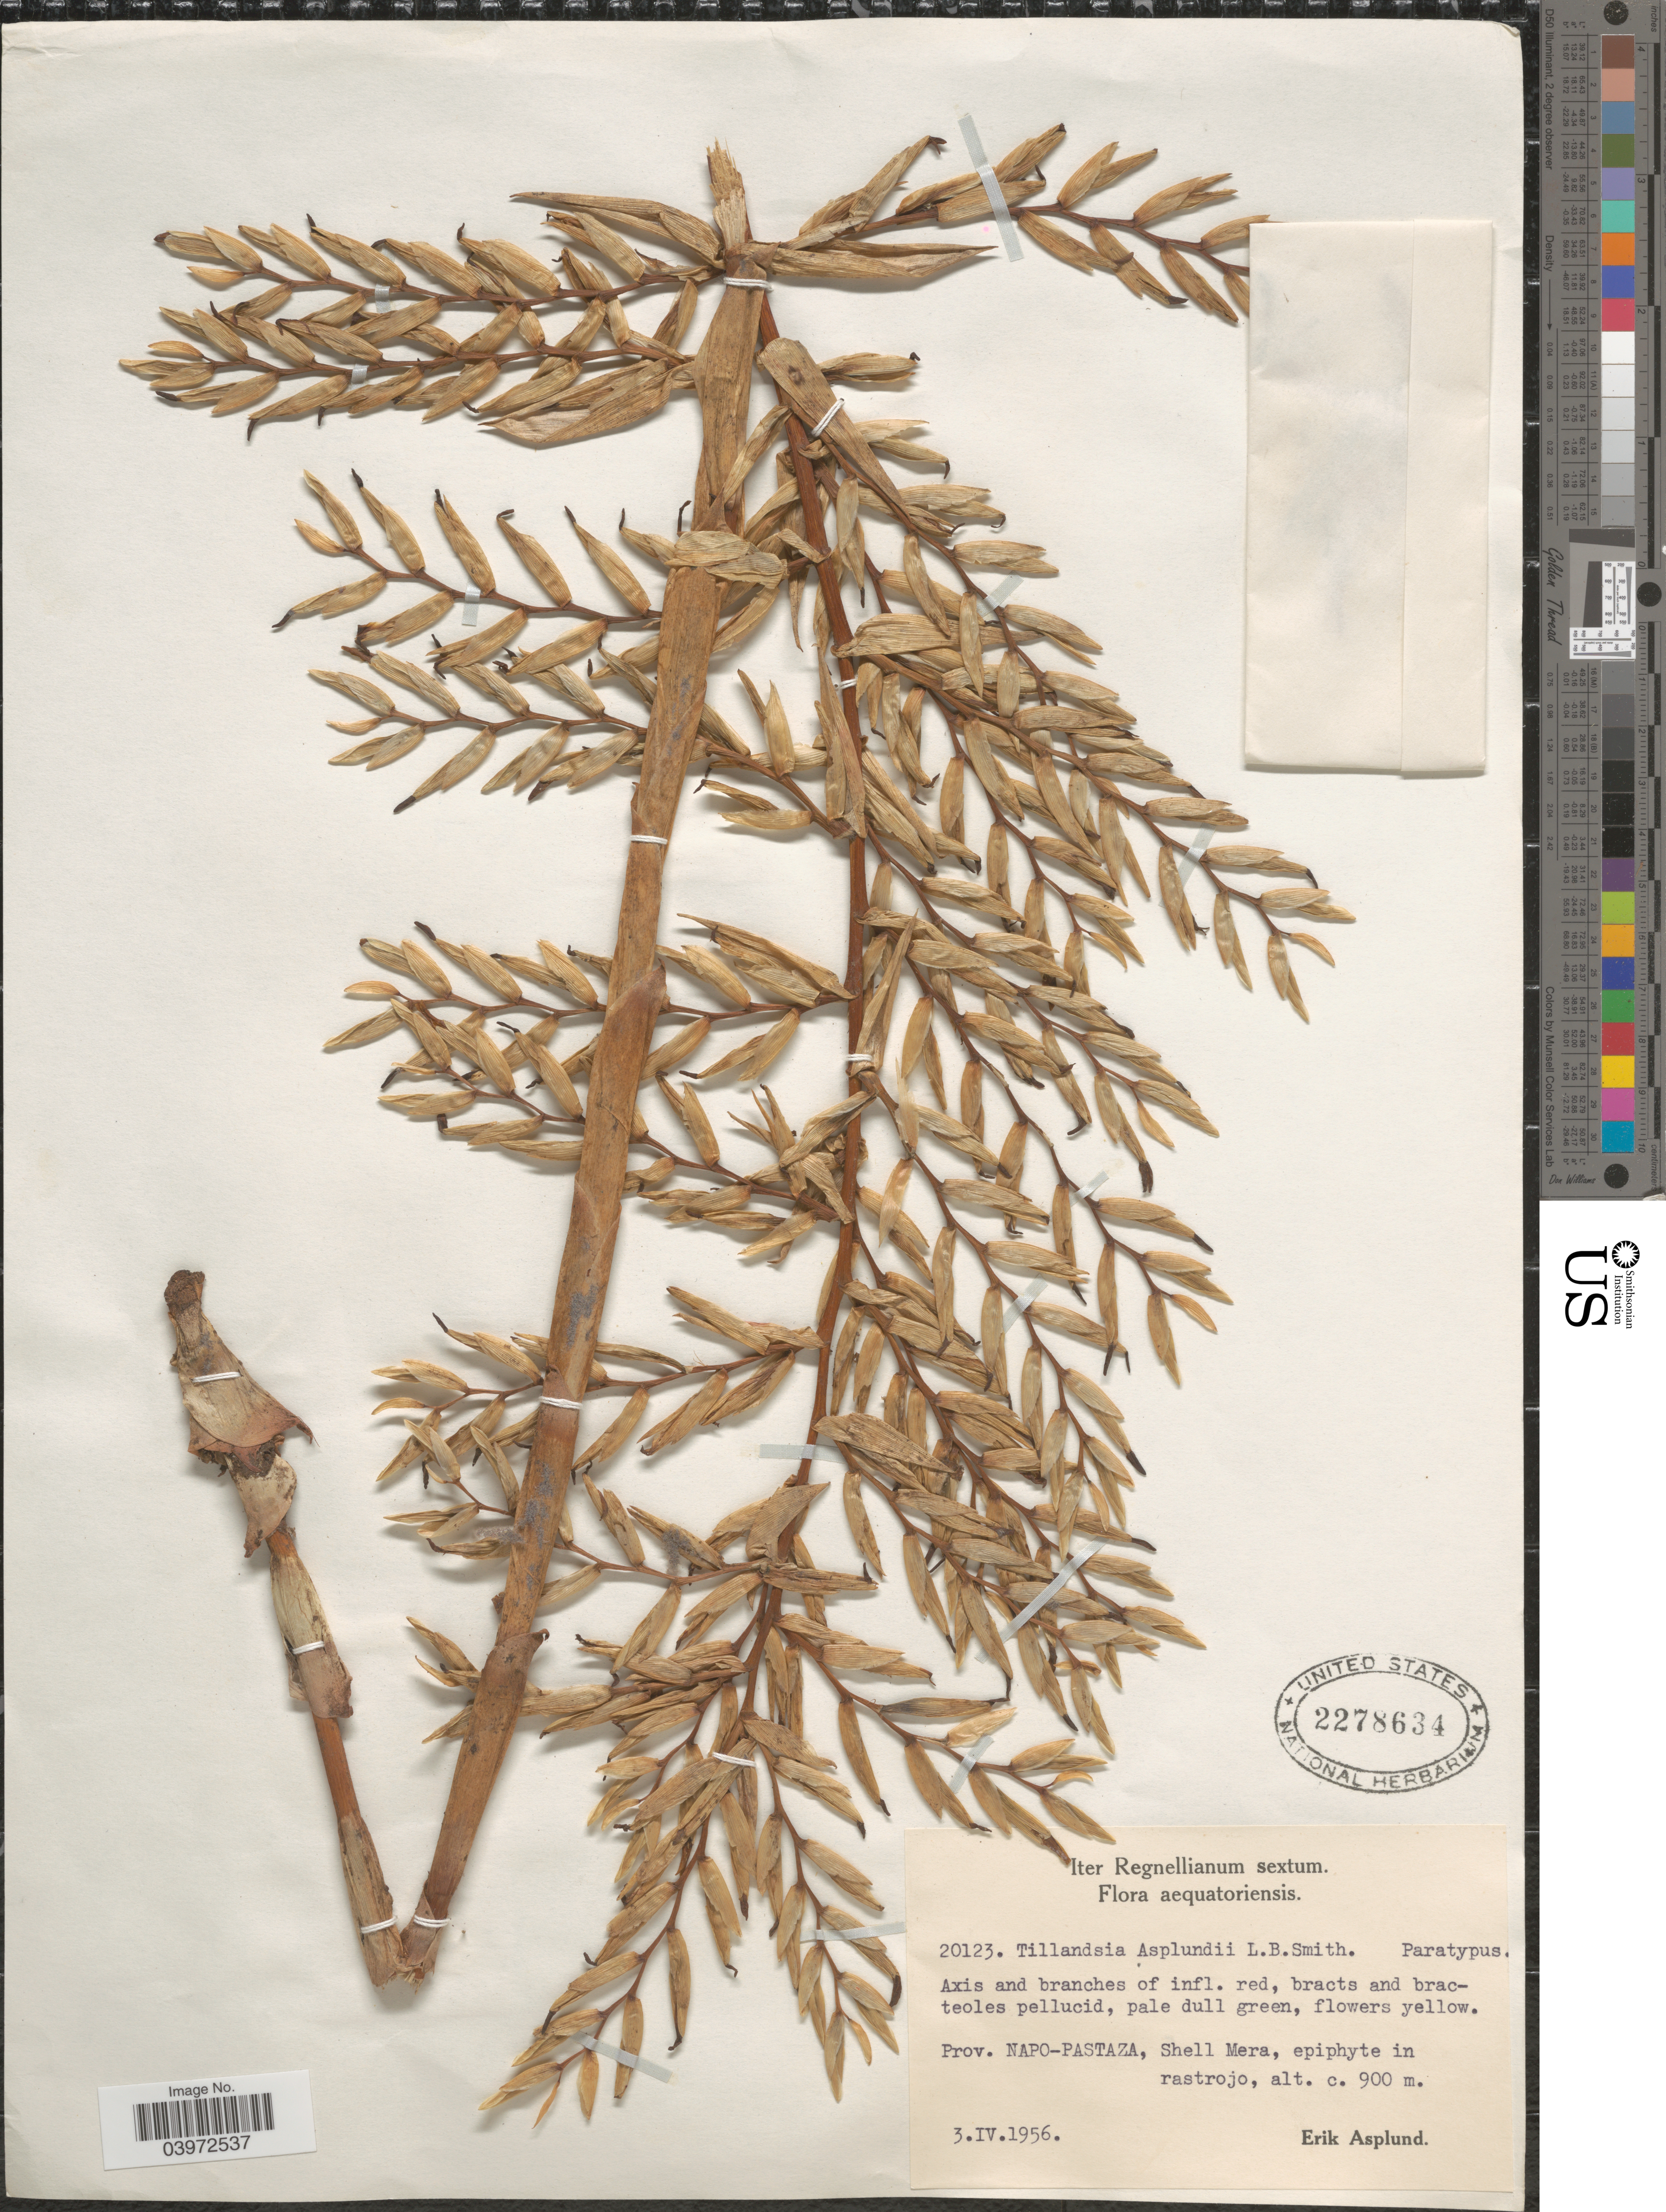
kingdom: Plantae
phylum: Tracheophyta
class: Liliopsida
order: Poales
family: Bromeliaceae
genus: Tillandsia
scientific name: Tillandsia asplundii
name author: L.B. Sm.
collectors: E. Asplund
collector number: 20123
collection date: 1956-04-03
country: Ecuador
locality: Prov. Napo-Pastaza, Shell Mera.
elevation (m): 900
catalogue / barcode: US 2278634